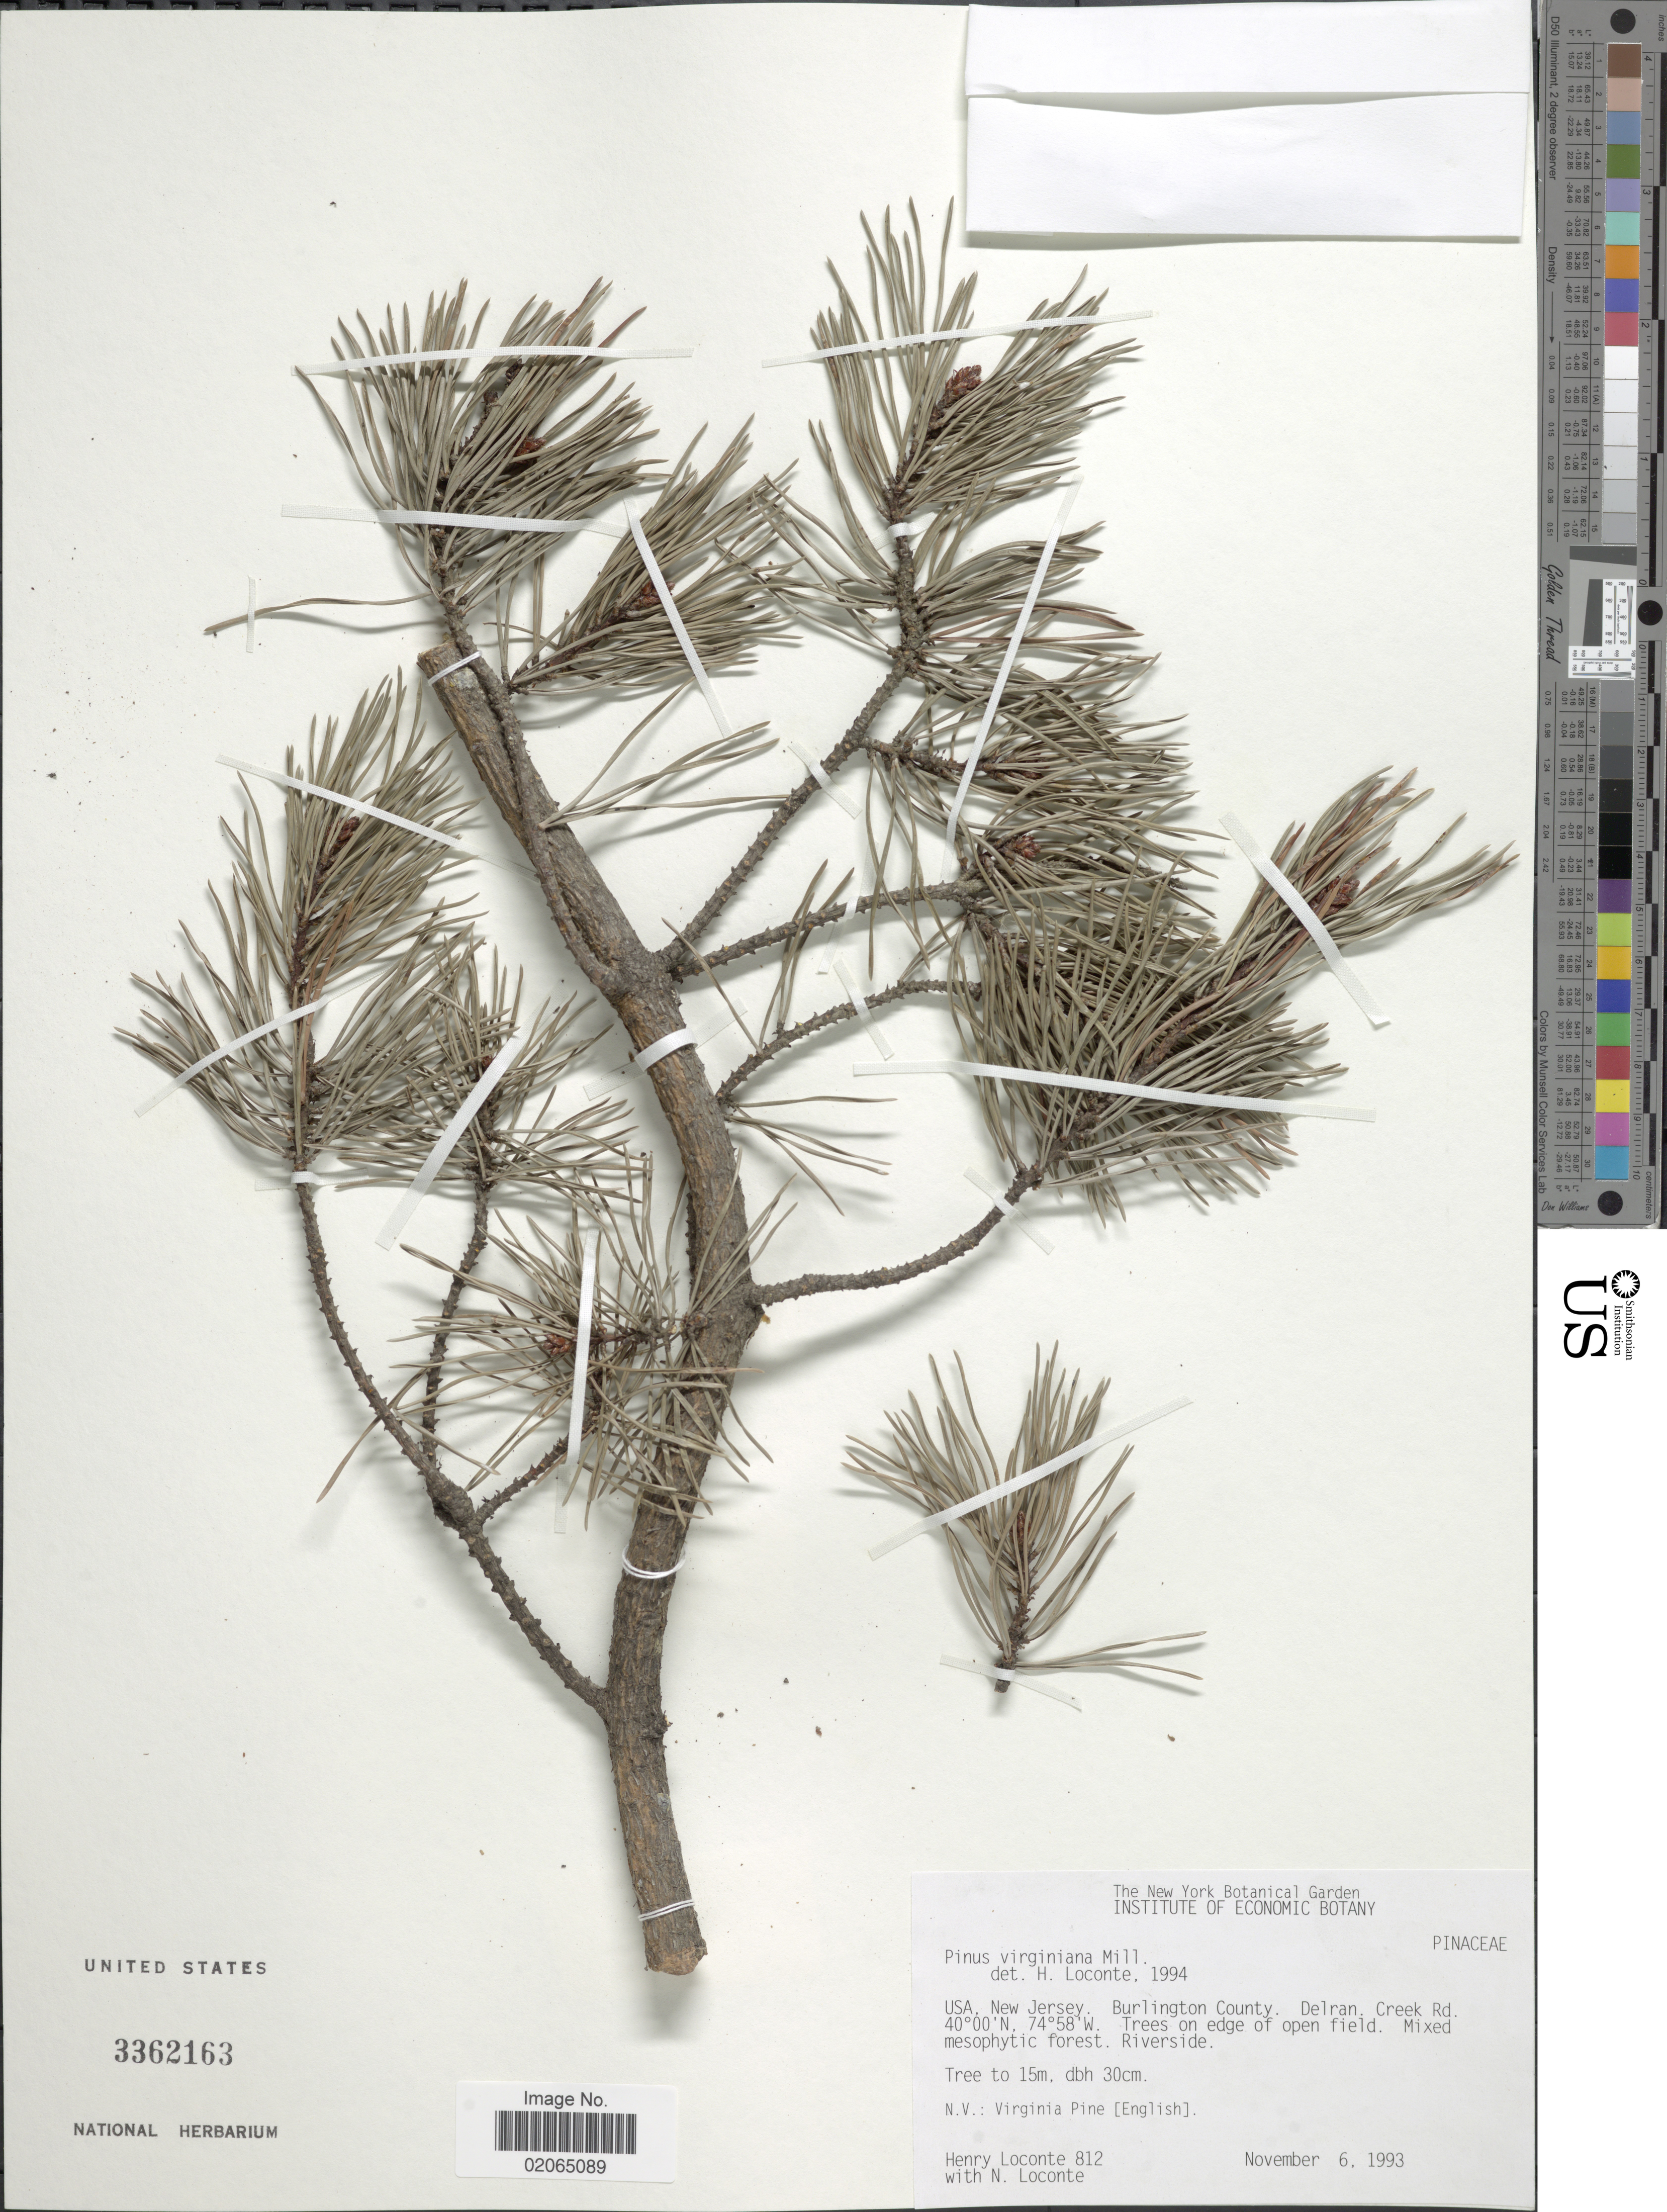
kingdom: Plantae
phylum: Tracheophyta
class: Pinopsida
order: Pinales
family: Pinaceae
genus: Pinus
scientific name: Pinus virginiana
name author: Mill.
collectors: H. Loconte & N. Loconte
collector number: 812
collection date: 1993-11-06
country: United States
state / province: New Jersey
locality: Burlington County, Delran Creek Rd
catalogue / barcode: US 3362163